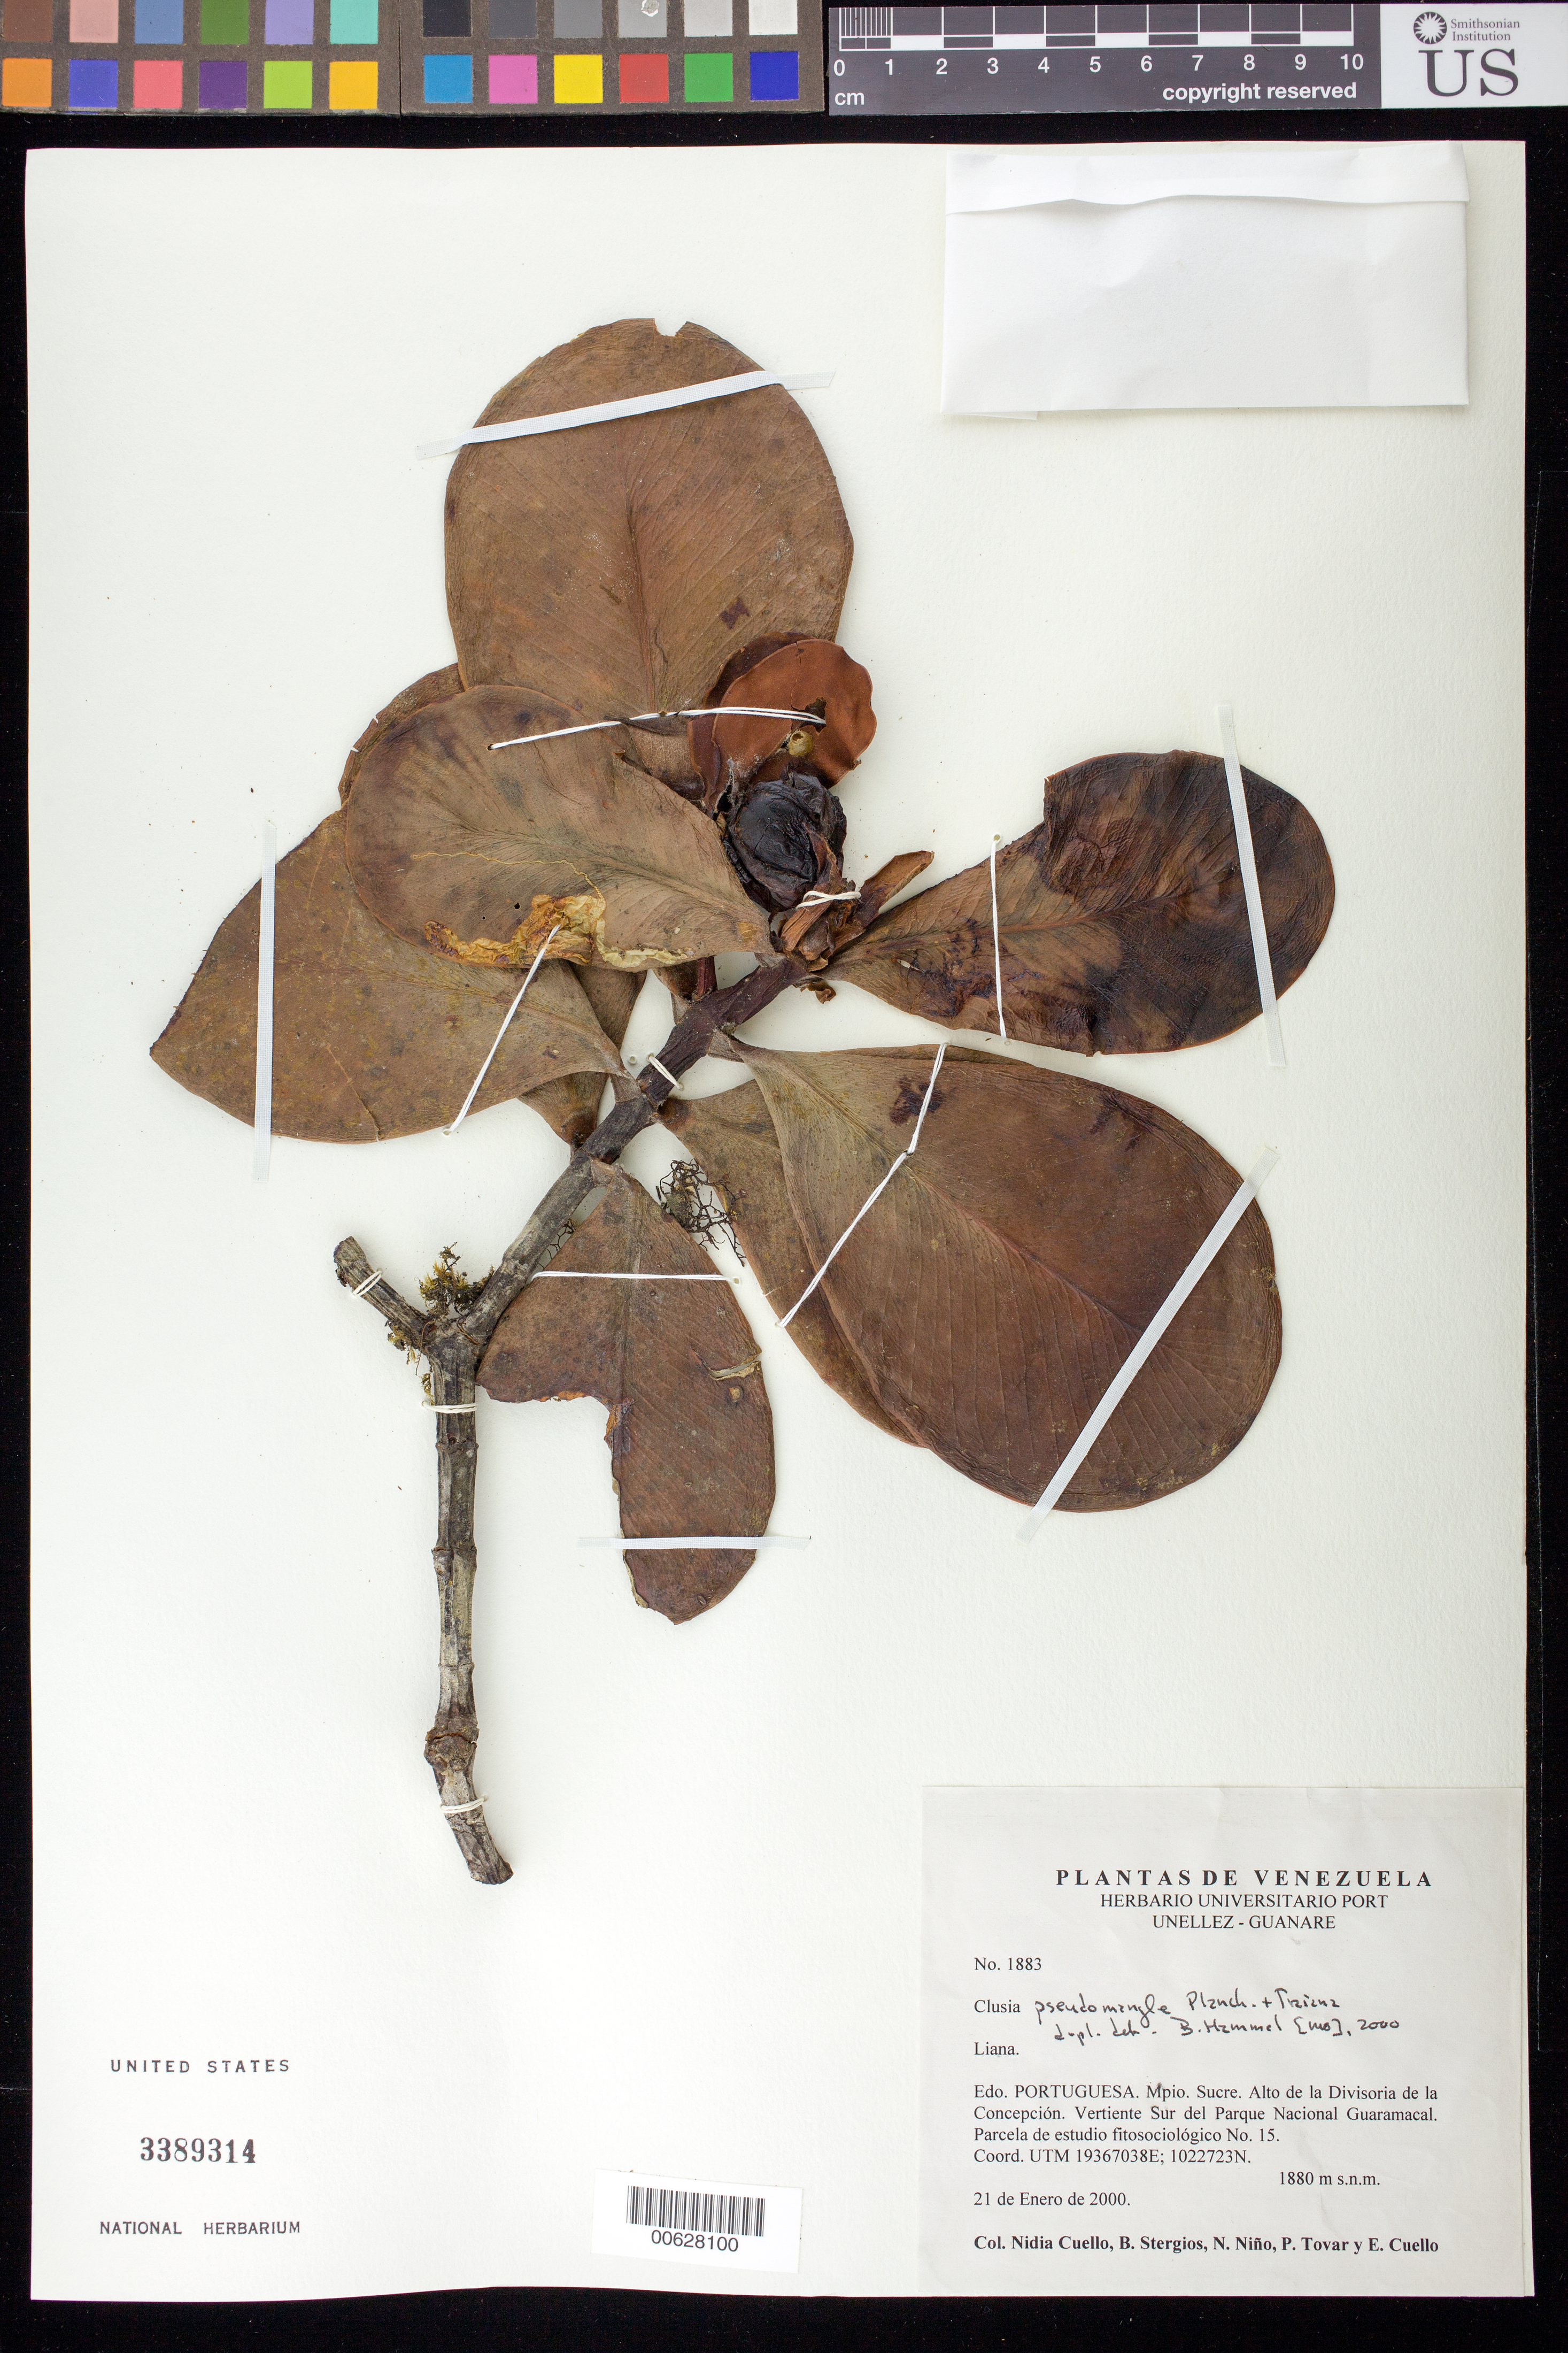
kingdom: Plantae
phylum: Tracheophyta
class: Magnoliopsida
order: Malpighiales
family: Clusiaceae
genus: Clusia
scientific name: Clusia pseudomangle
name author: Planch. & Triana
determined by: Hammel, Barry E., (MO), Missouri Botanical Garden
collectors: N. L. Cuello, B. G. Stergios, S. M. Niño, P. Tovar & E. Cuello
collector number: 1883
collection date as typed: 21 Jan 2000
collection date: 2000-01-21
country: Venezuela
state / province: Portuguesa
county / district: Sucre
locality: Divisoria de La Concepción, vertiente S Parque Nacional Guaramacal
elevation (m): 1880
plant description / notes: MER, MO, PORT, US, VEN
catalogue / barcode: US 3389314